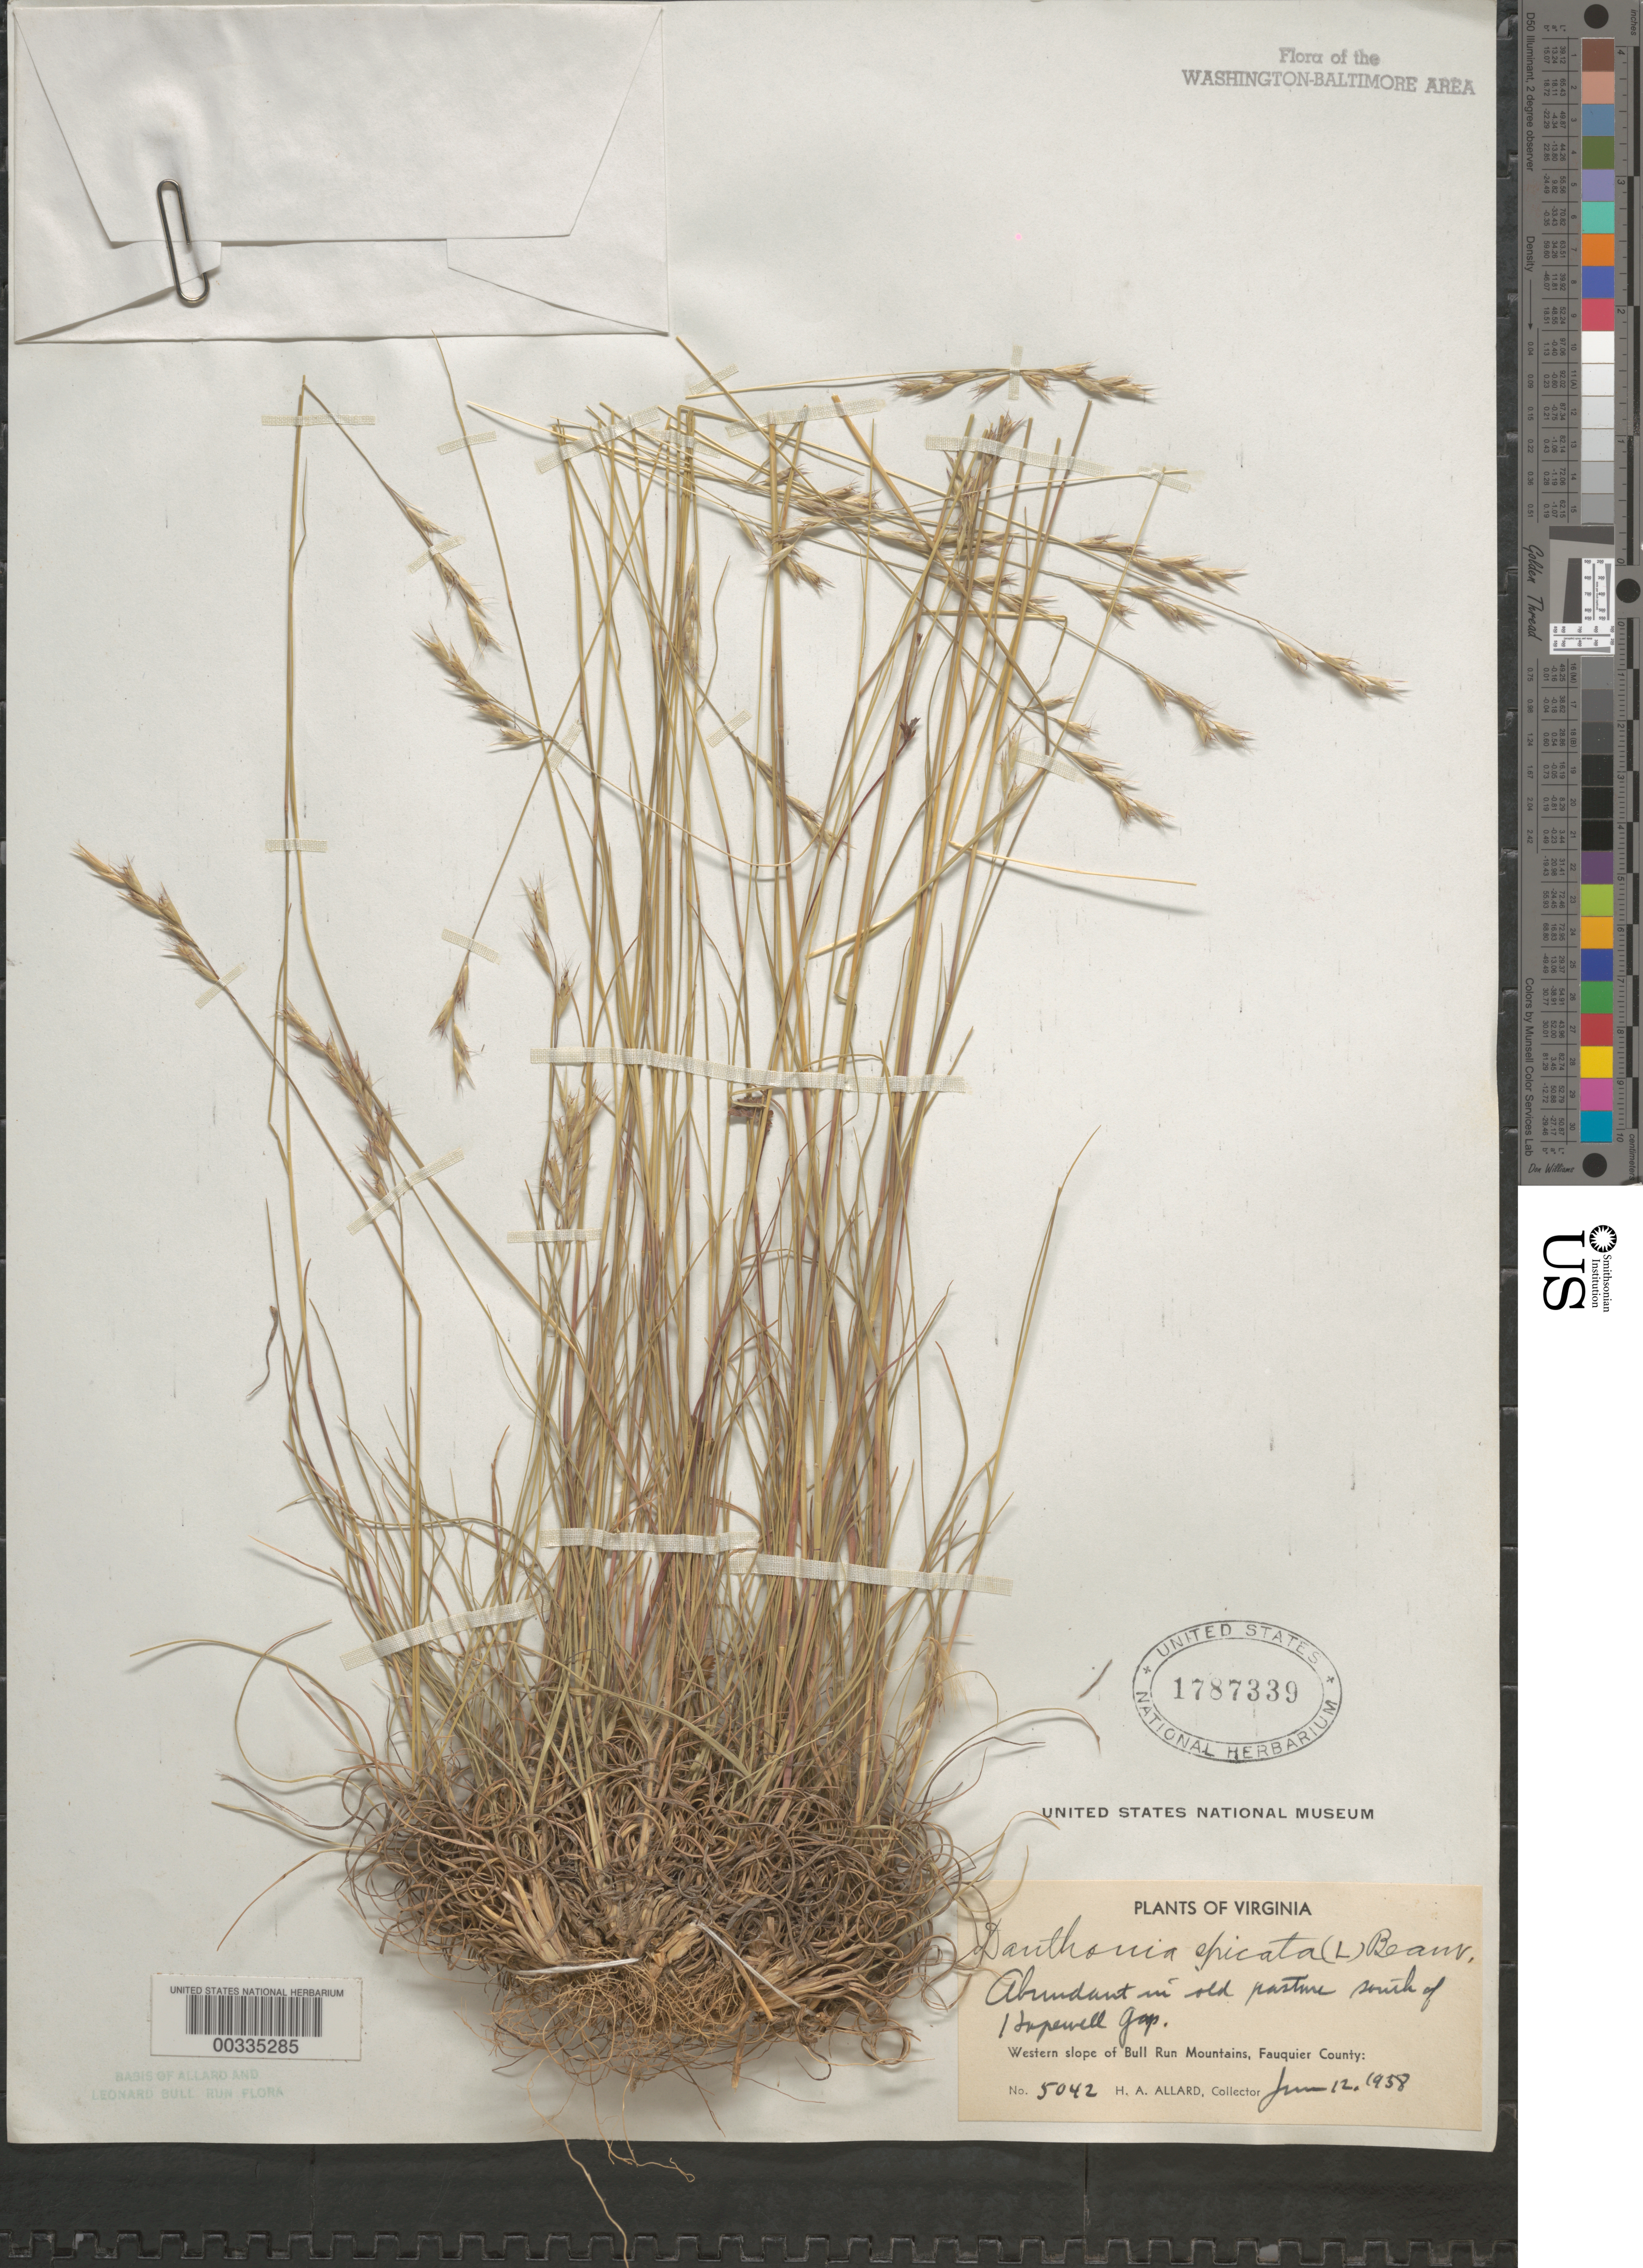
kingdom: Plantae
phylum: Tracheophyta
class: Liliopsida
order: Poales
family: Poaceae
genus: Danthonia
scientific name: Danthonia spicata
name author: (L.) P. Beauv. ex Roem. & Schult.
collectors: H. A. Allard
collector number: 5042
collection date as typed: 12 Jun 1938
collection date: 1938-06-12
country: United States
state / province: Virginia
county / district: Fauquier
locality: South of Hopewell Gap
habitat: In old pasture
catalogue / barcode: US 1787339